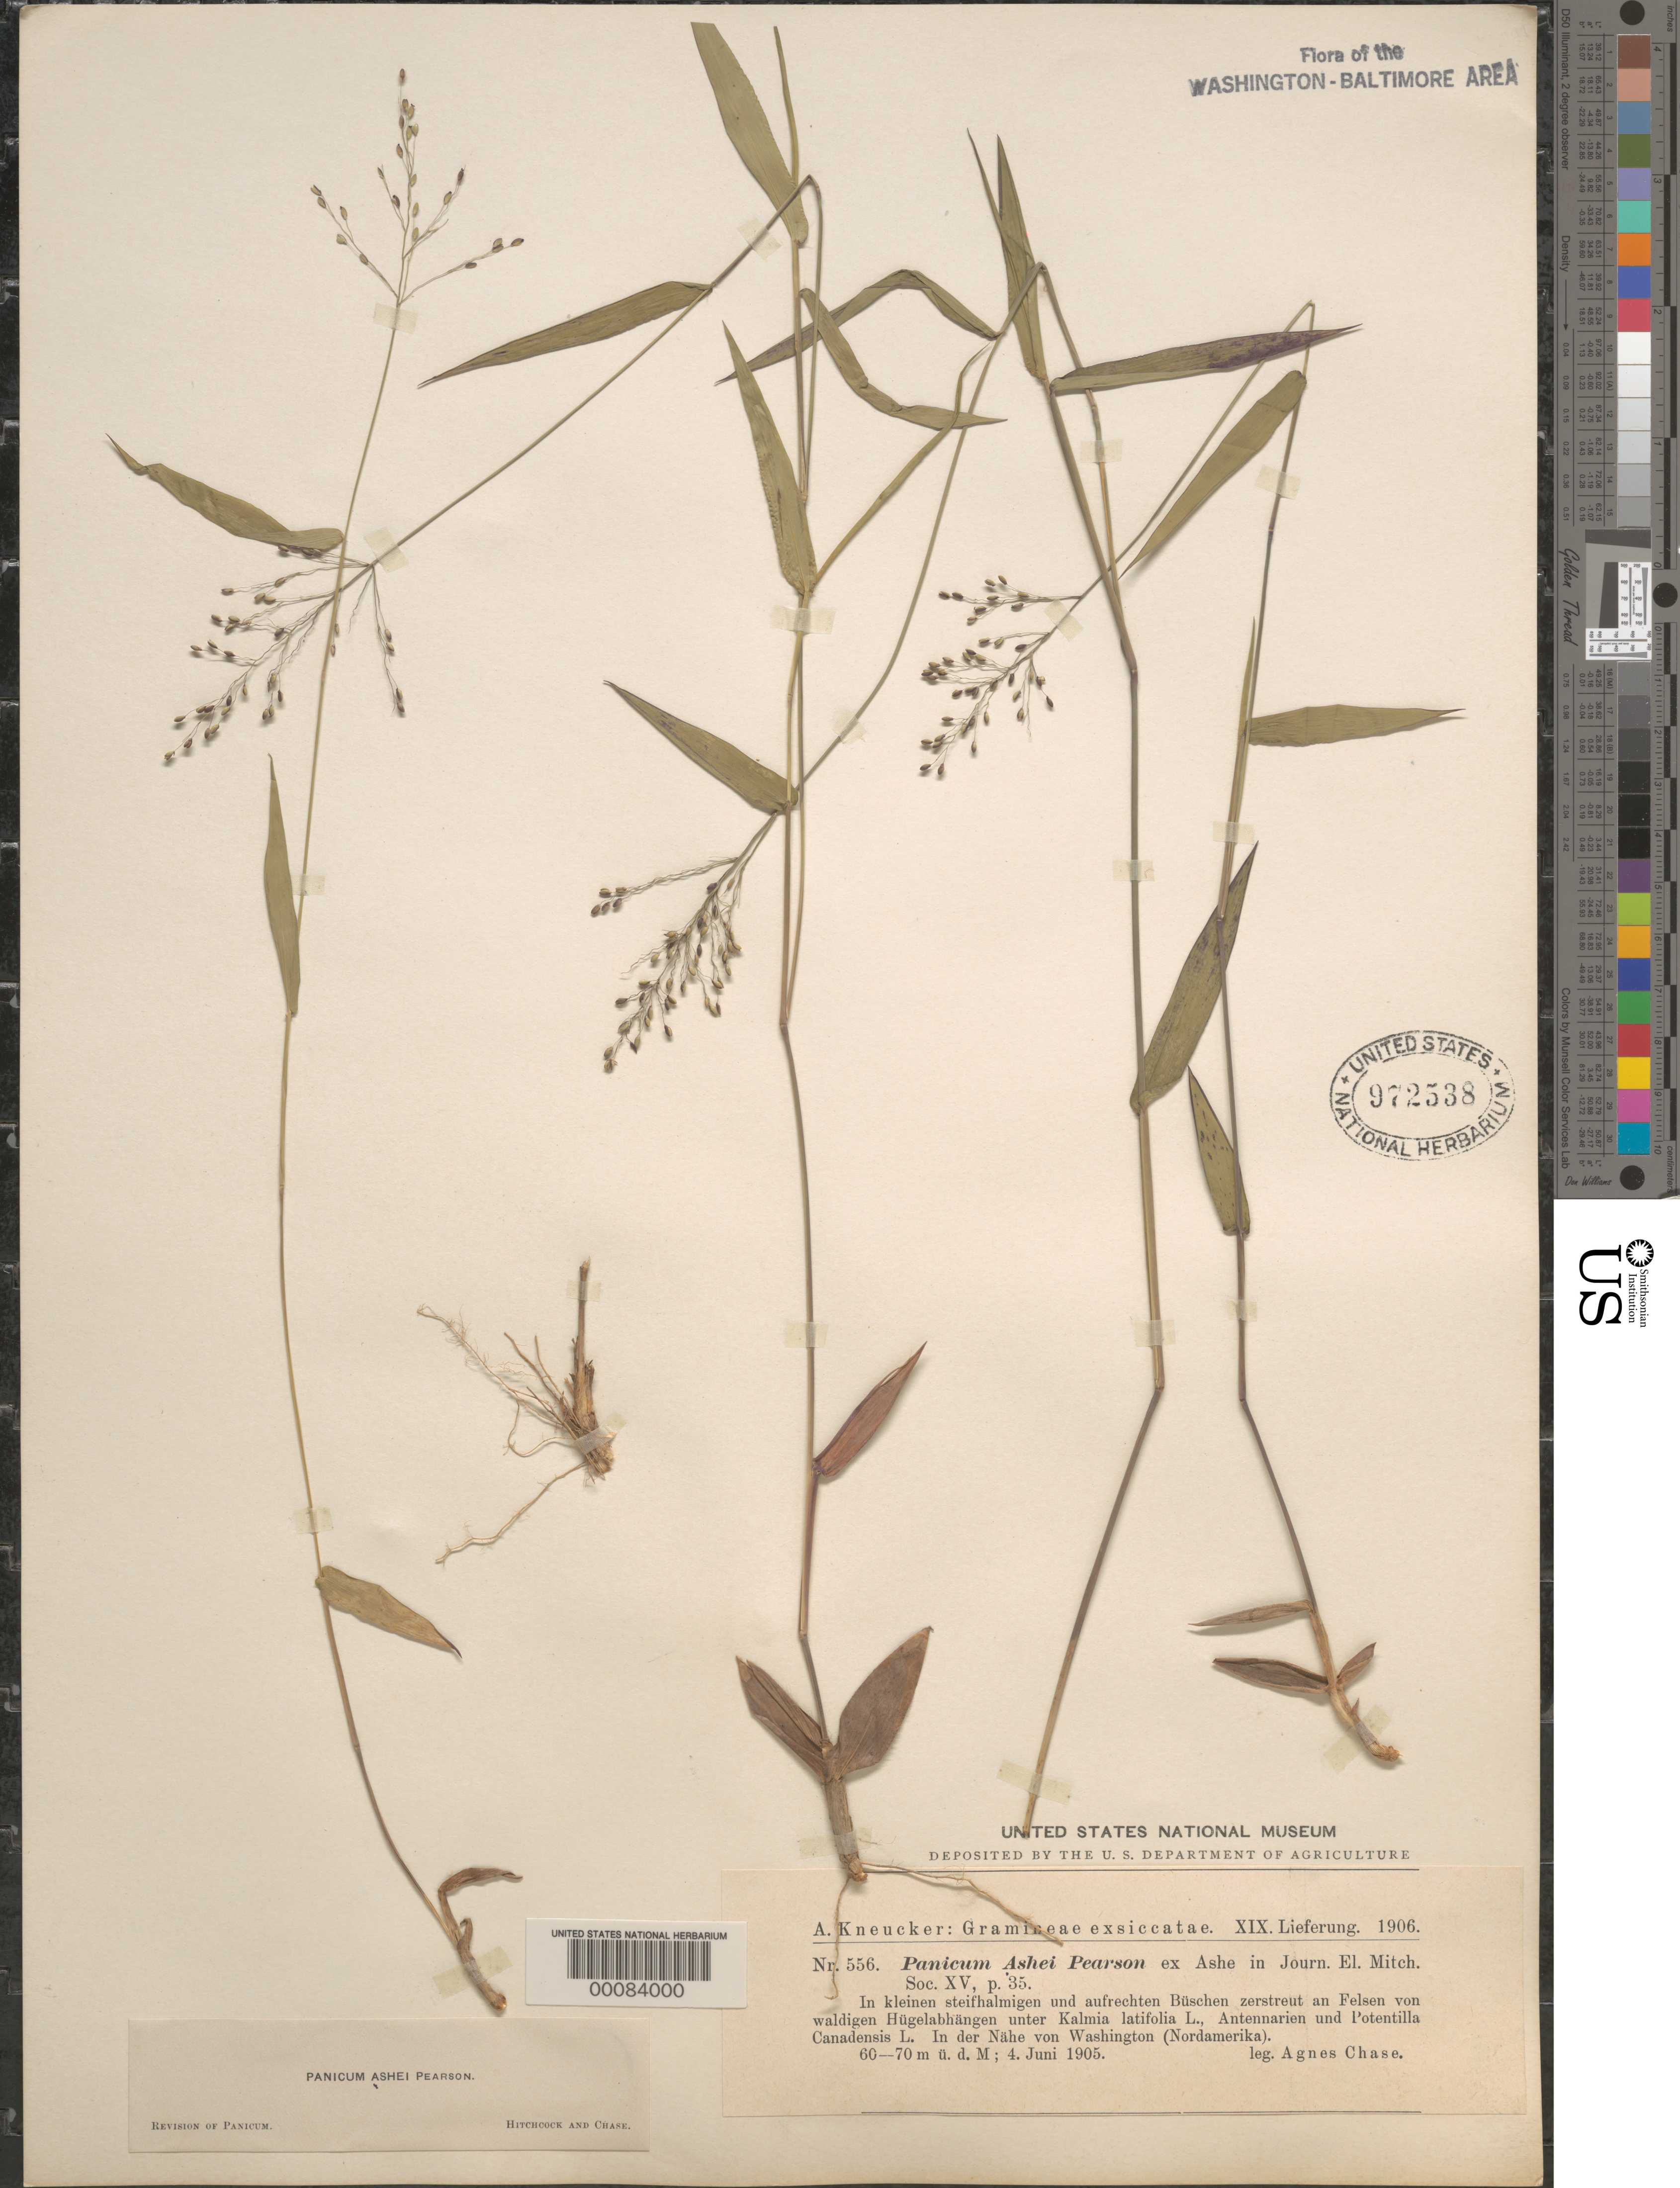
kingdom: Plantae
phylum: Tracheophyta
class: Liliopsida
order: Poales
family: Poaceae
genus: Dichanthelium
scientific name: Dichanthelium commutatum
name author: (Schult.) Gould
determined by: Hitchcock, A. S.; Chase, [M.] A.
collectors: A. Chase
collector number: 556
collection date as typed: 04 Jun 1905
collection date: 1905-06-04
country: United States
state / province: District of Columbia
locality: Washington, DC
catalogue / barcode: US 972538